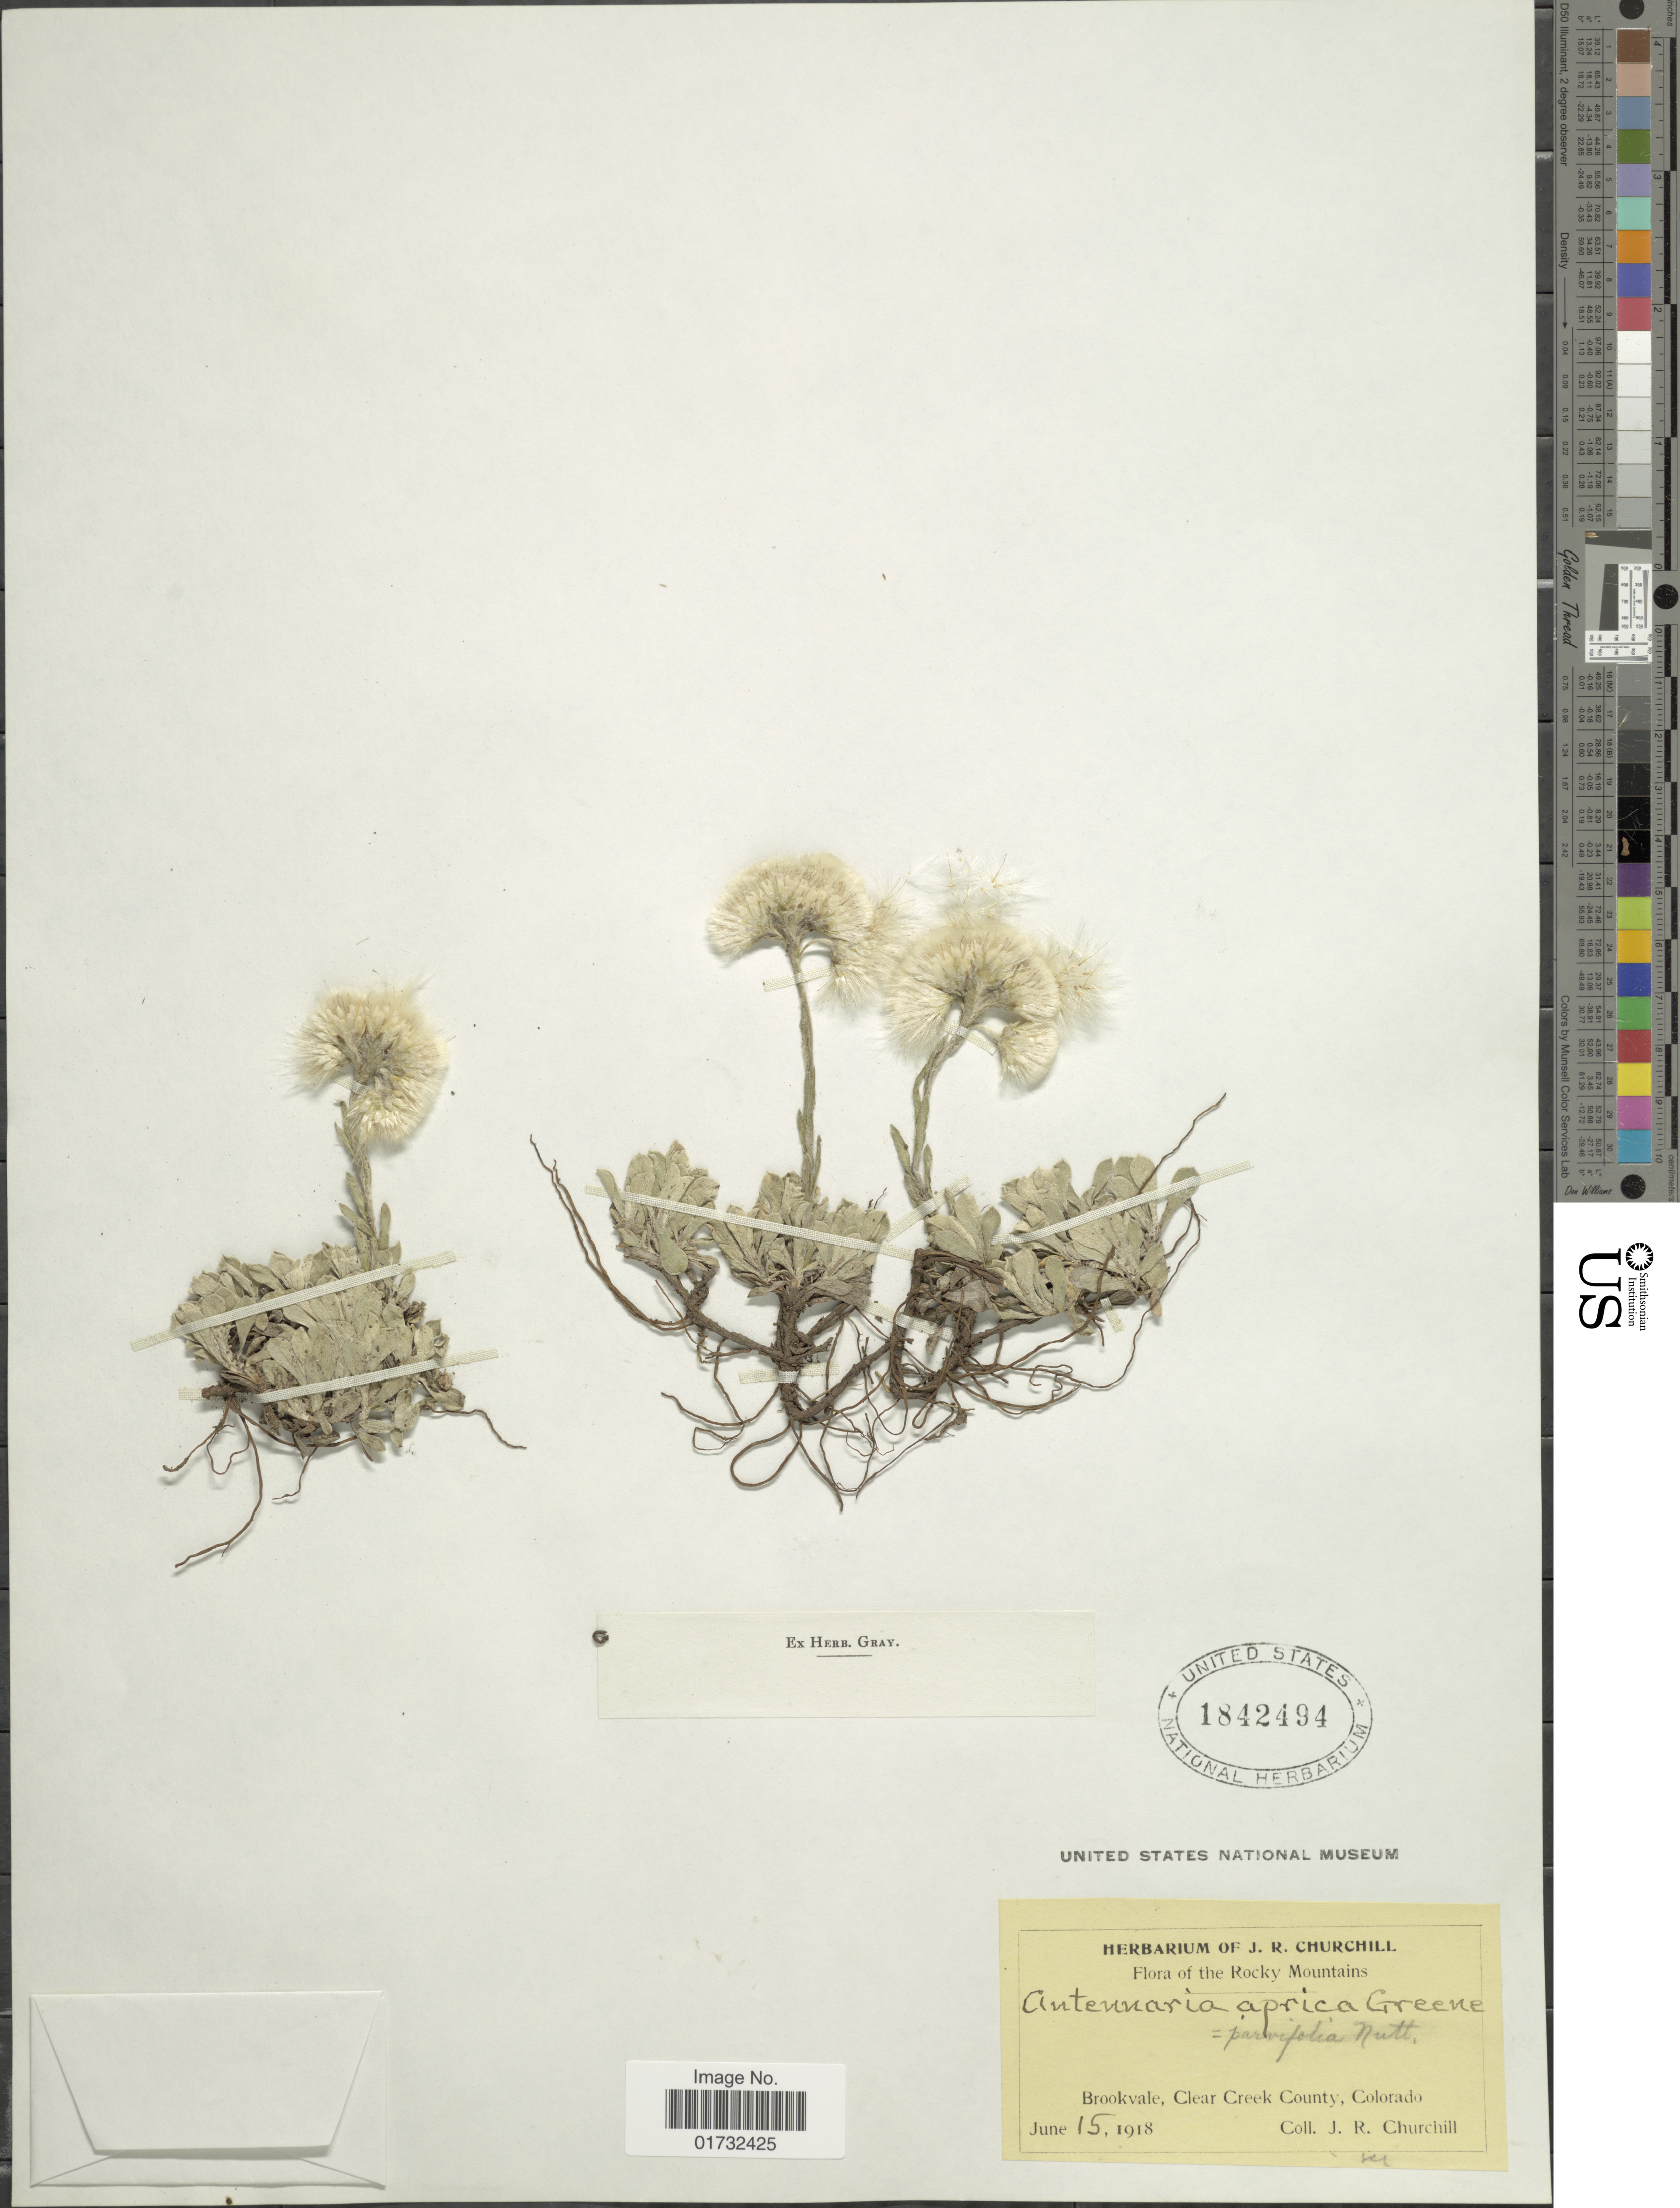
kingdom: Plantae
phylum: Tracheophyta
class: Magnoliopsida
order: Asterales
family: Asteraceae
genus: Antennaria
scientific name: Antennaria parvifolia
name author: Nutt.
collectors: J. Churchill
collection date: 1918-06-15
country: United States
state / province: Colorado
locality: Rocky Mountains. Brookvale, Clear Creek County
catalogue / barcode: US 1842494